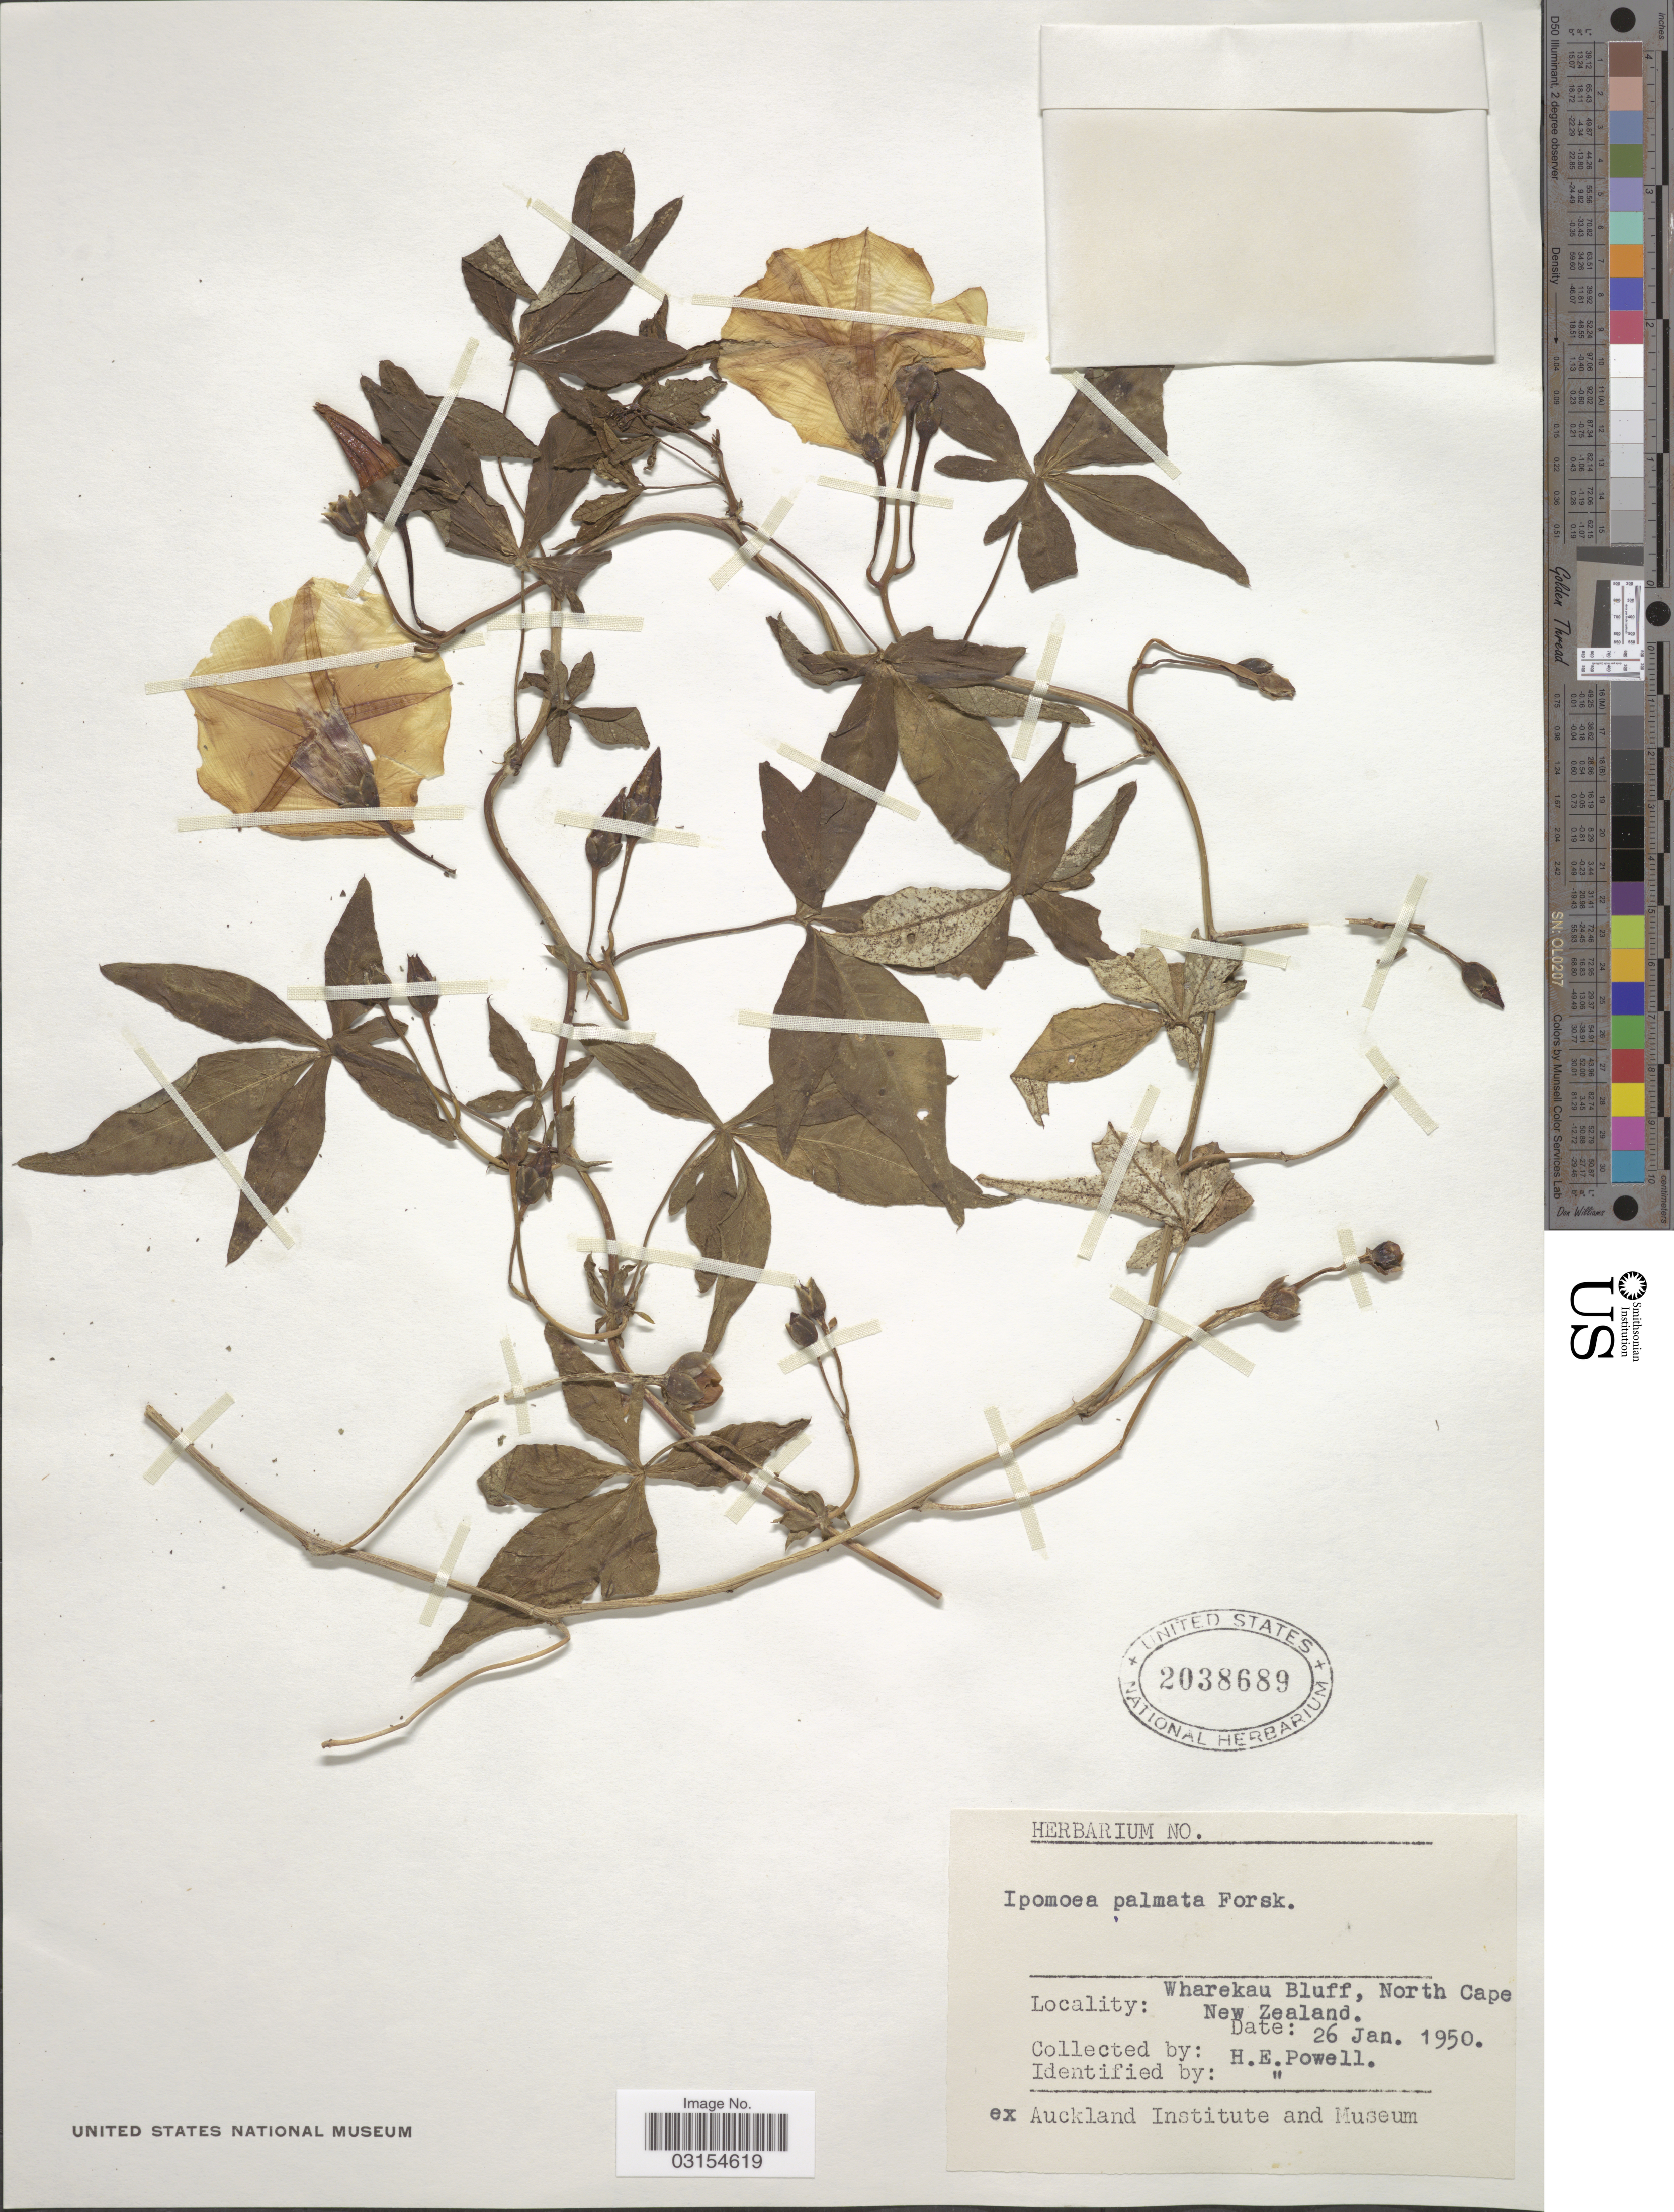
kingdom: Plantae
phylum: Tracheophyta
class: Magnoliopsida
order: Solanales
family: Convolvulaceae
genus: Ipomoea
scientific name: Ipomoea palmata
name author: Forssk.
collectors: H. Powell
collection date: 1950-01-26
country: New Zealand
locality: Wharekau Bluff, North Cape.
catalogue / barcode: US 2038689